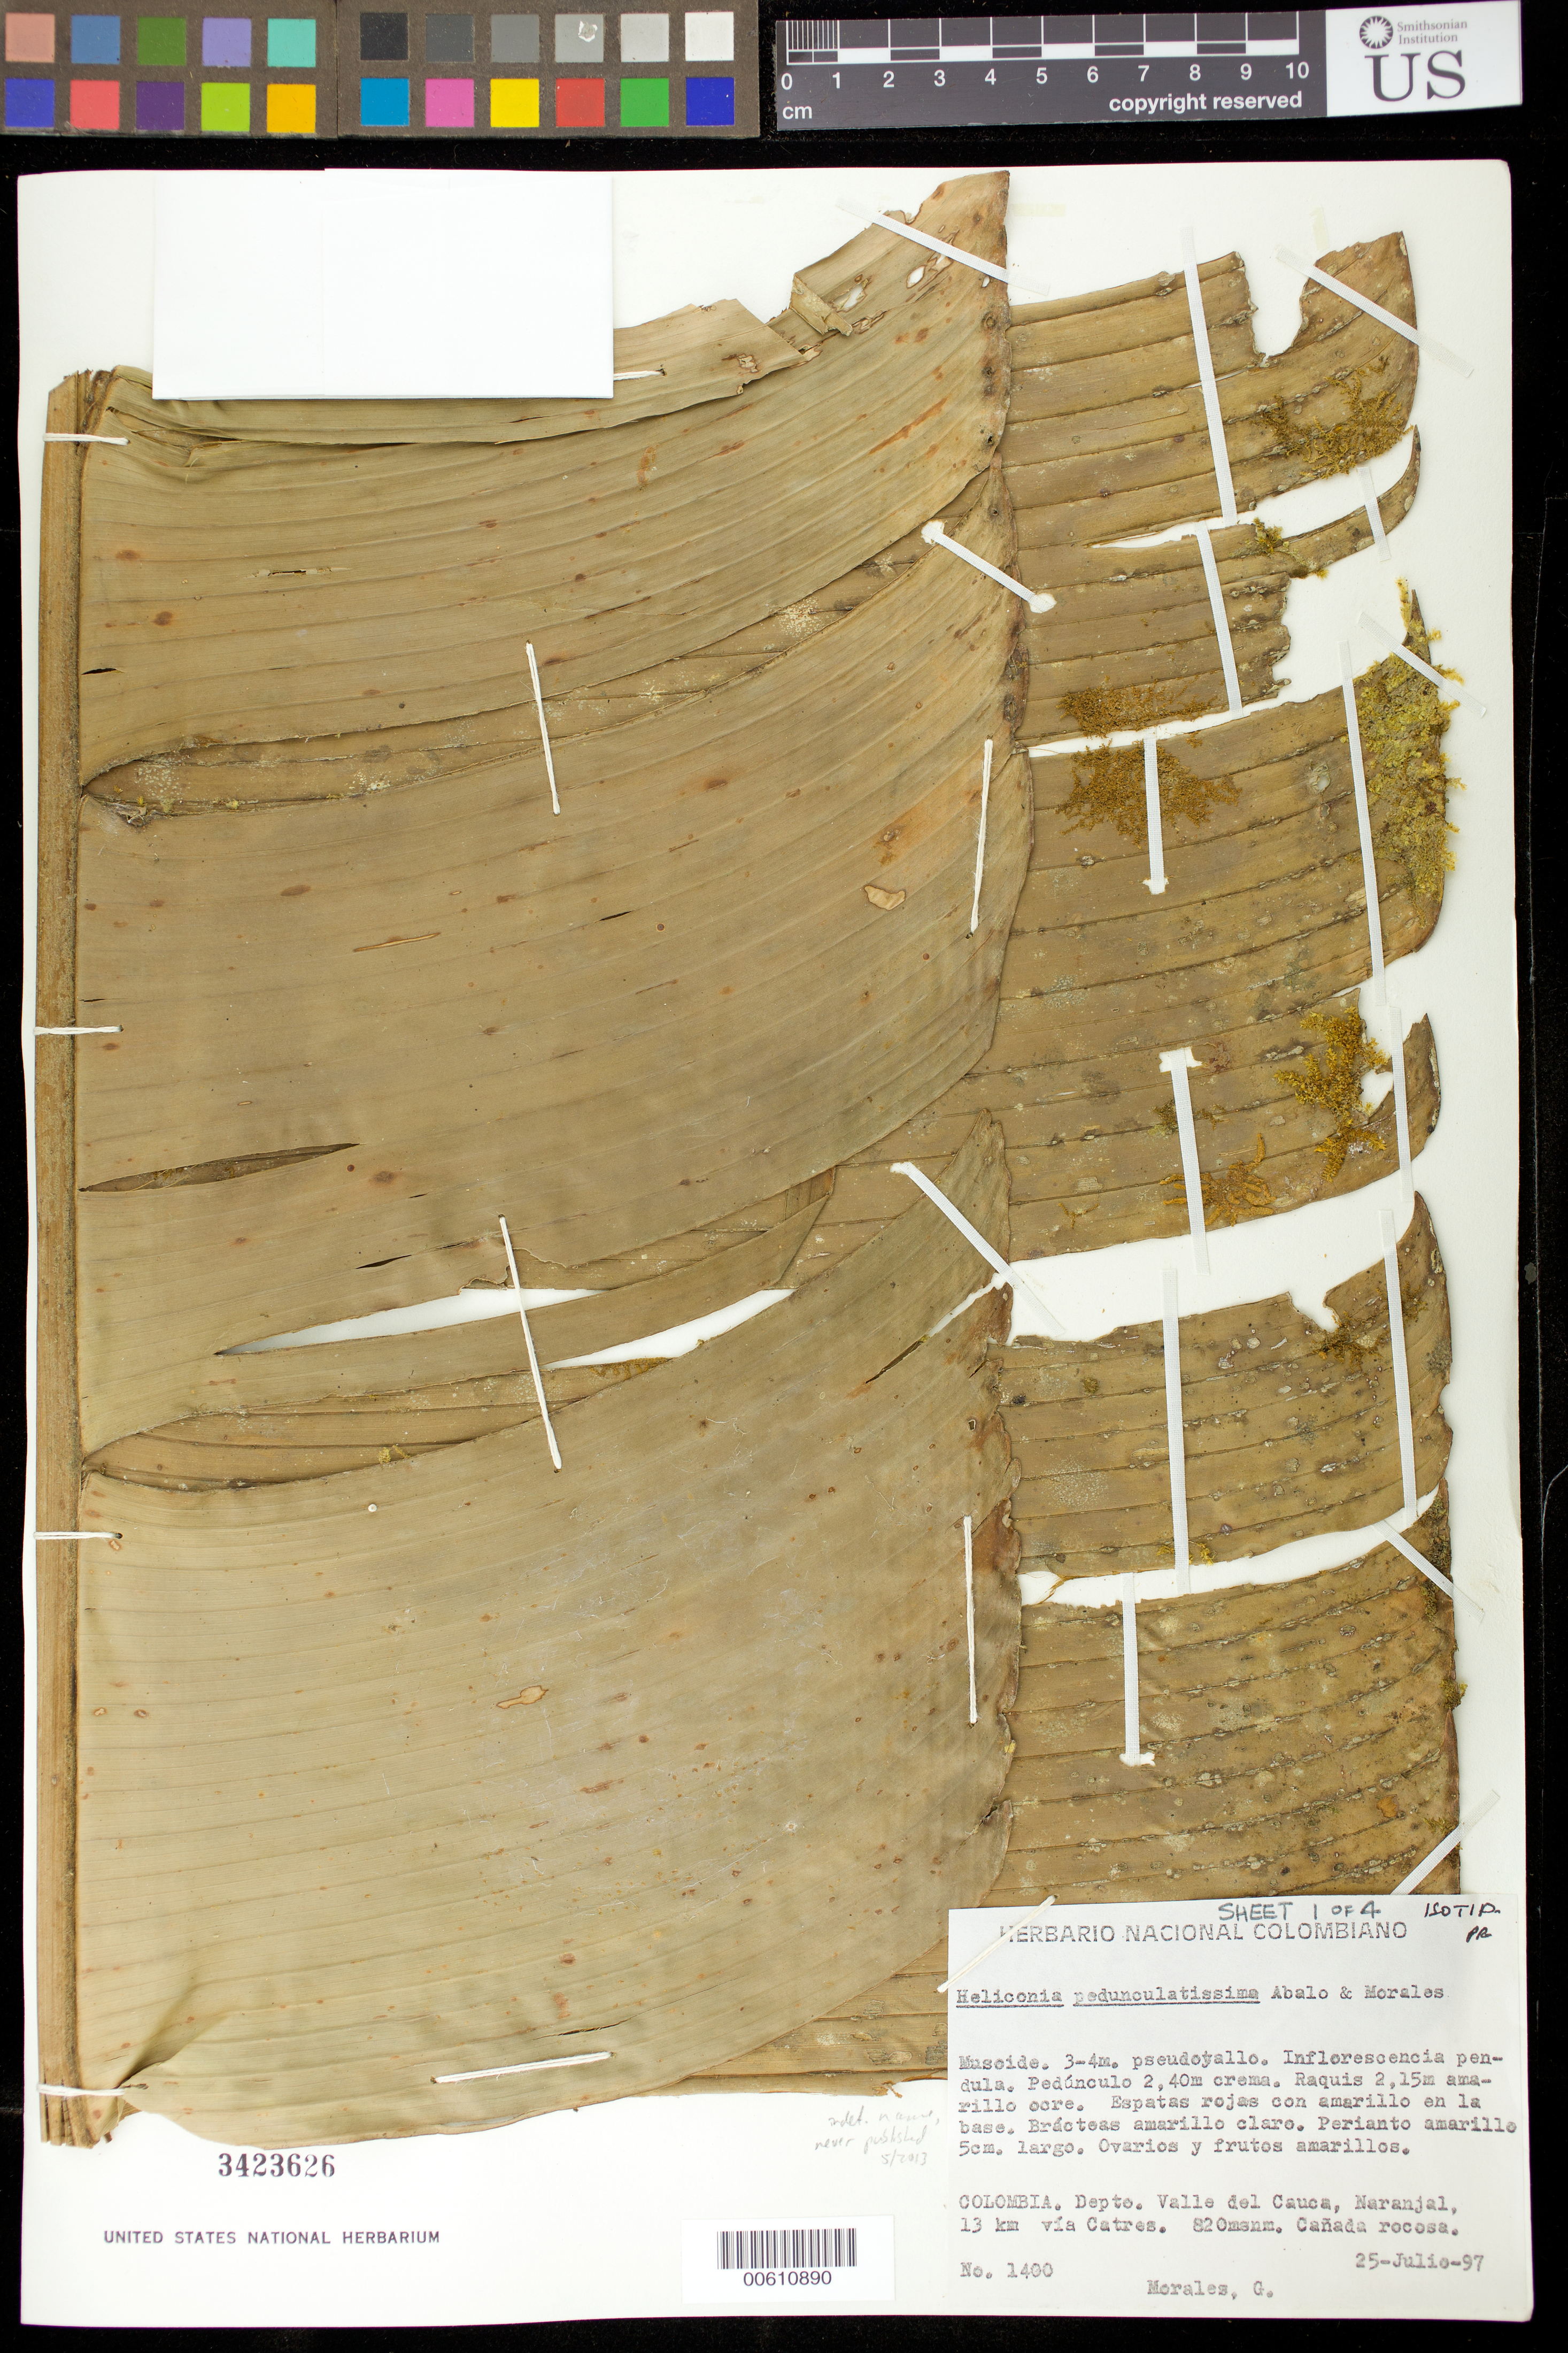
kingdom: Plantae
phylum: Tracheophyta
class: Liliopsida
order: Zingiberales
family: Heliconiaceae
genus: Heliconia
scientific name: Heliconia sp.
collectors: G. Morales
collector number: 1400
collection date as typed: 25 Jul 1997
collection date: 1997-07-25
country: Colombia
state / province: Valle del Cauca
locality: Naranjal, via Catres.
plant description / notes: Annotated as isotype of Heliconia pedunculatissima Abalo & Morales; name never published (as of May 2013), specimen re-filed in main herbarium.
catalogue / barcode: US 3423626